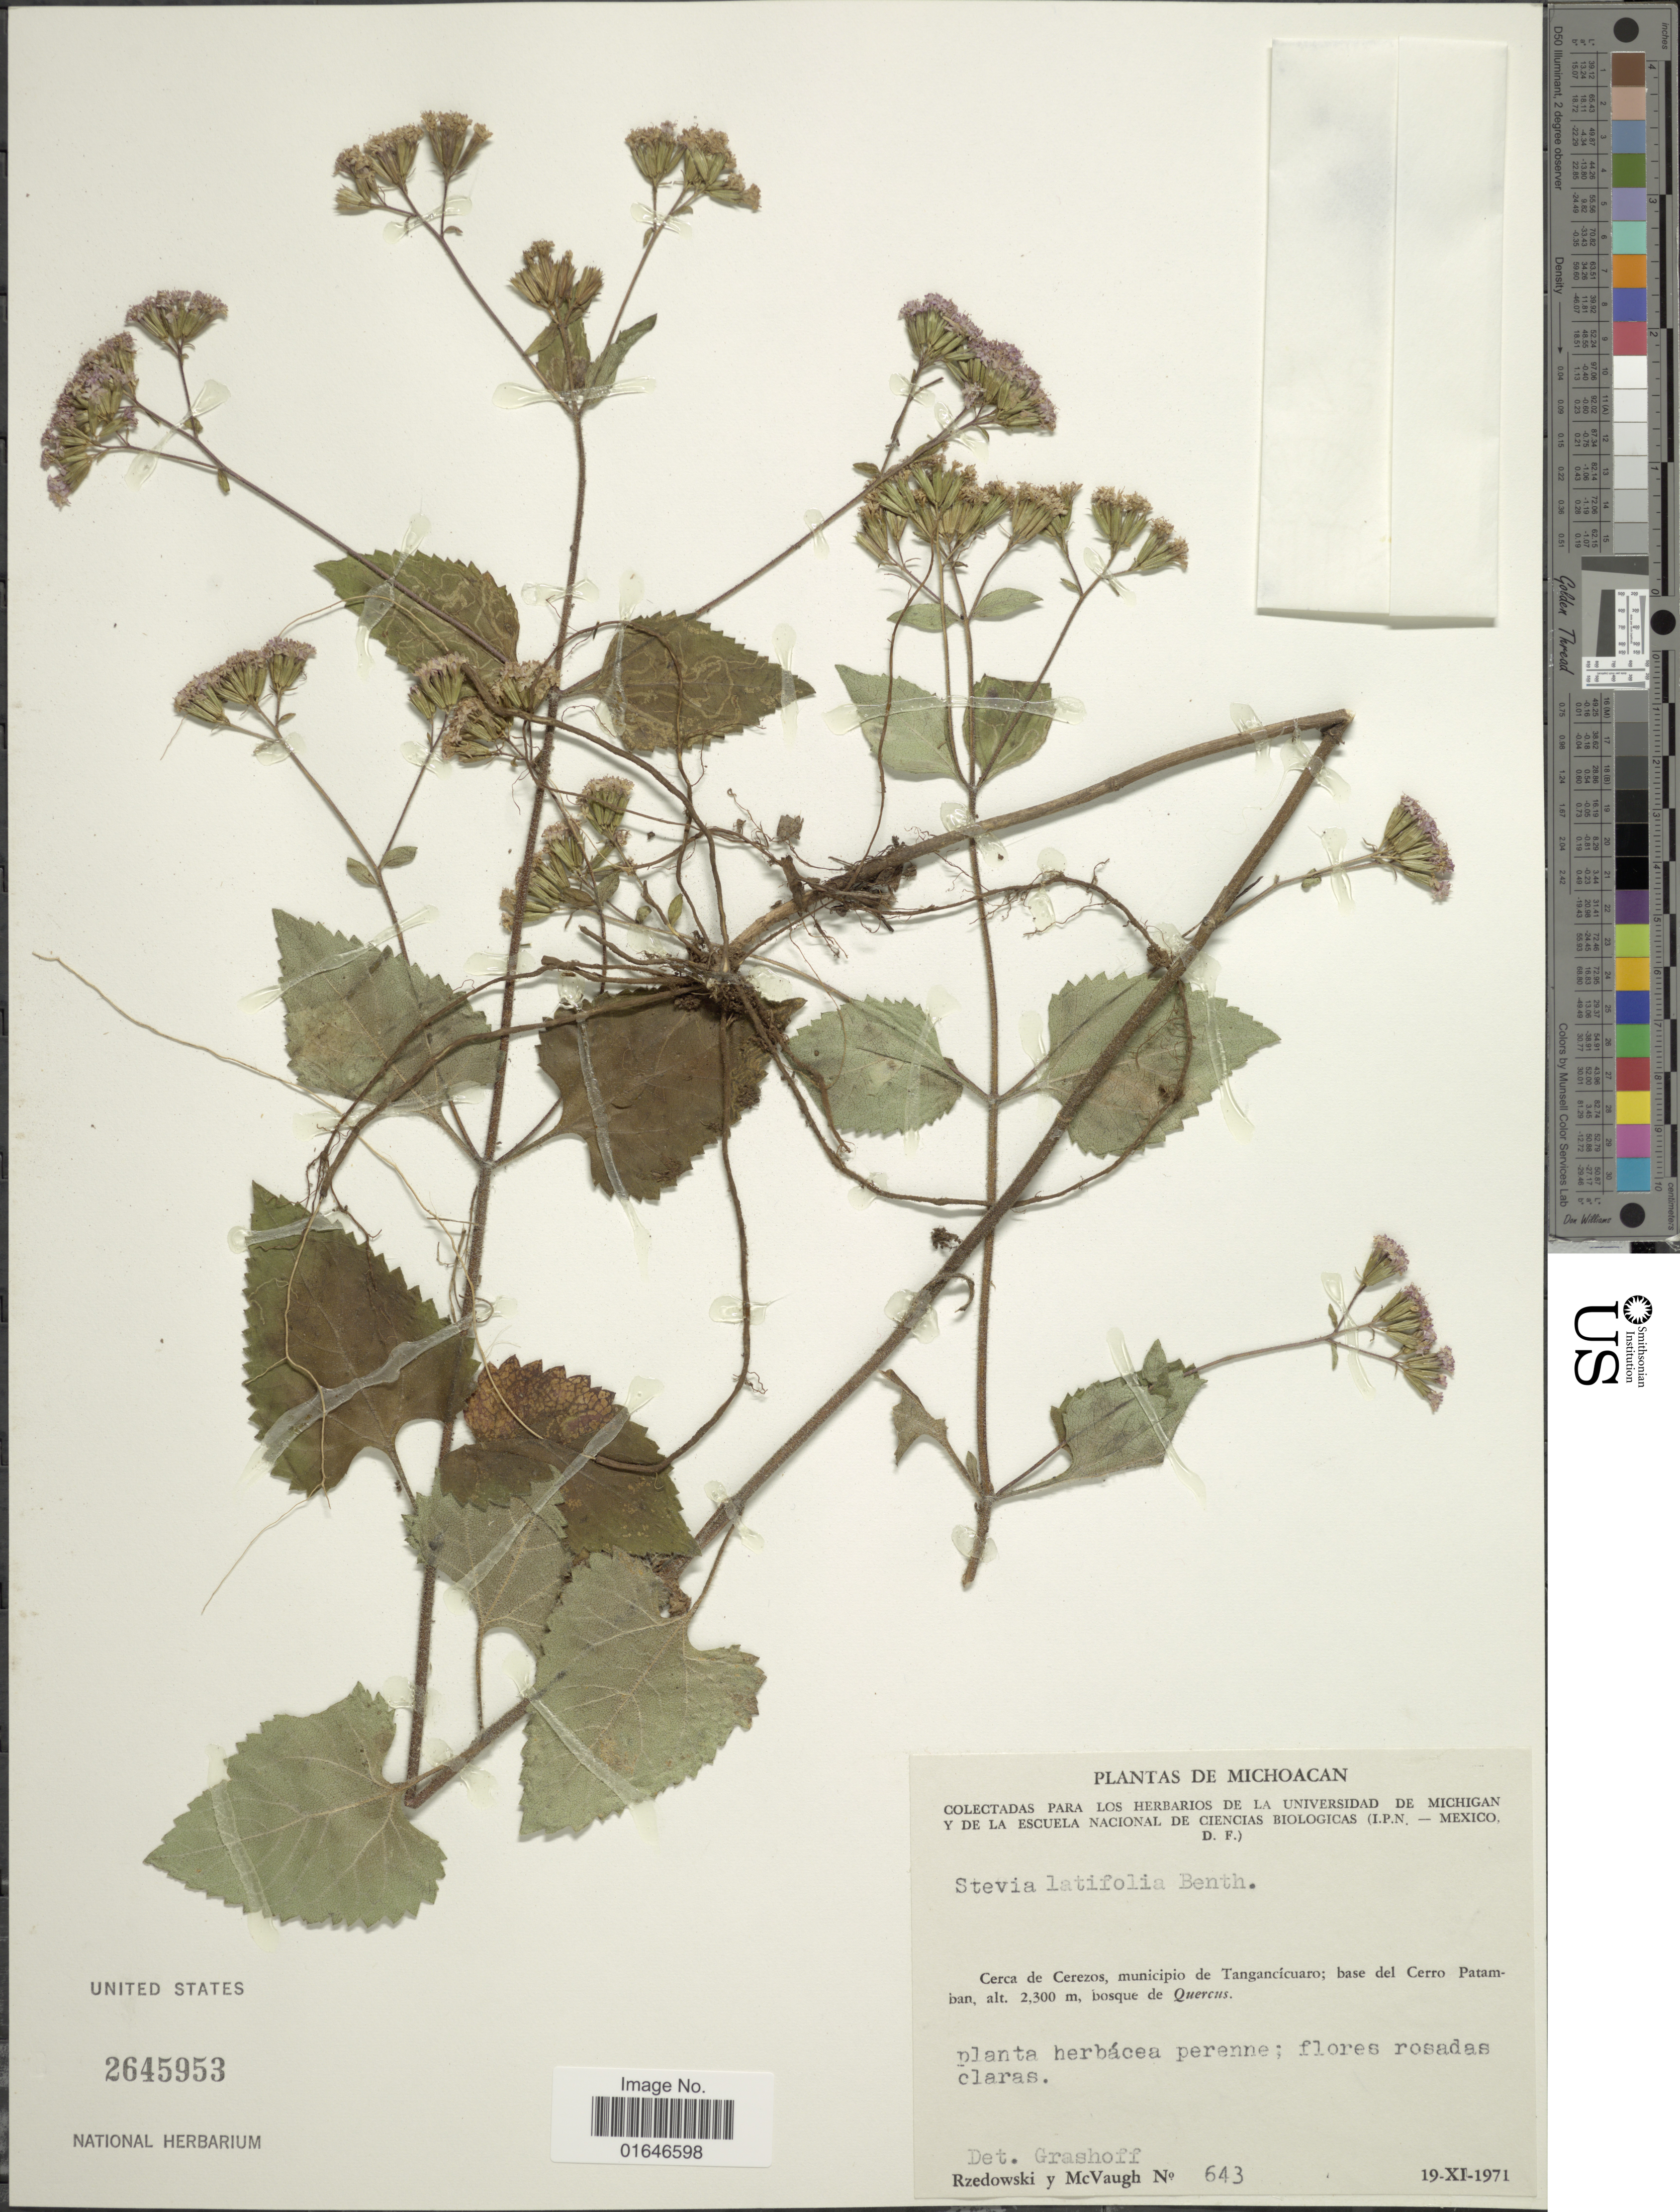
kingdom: Plantae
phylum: Tracheophyta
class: Magnoliopsida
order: Asterales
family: Asteraceae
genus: Stevia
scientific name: Stevia latifolia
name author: Benth.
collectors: Rzedowski, -- & McVaugh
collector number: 643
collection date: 1971-11-19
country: Mexico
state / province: Michoacán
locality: De Michoacan, Cerca de Cerezos, municipio de Tangancicuaro, base del cerro Patamban.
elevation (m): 2300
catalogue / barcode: US 2645953